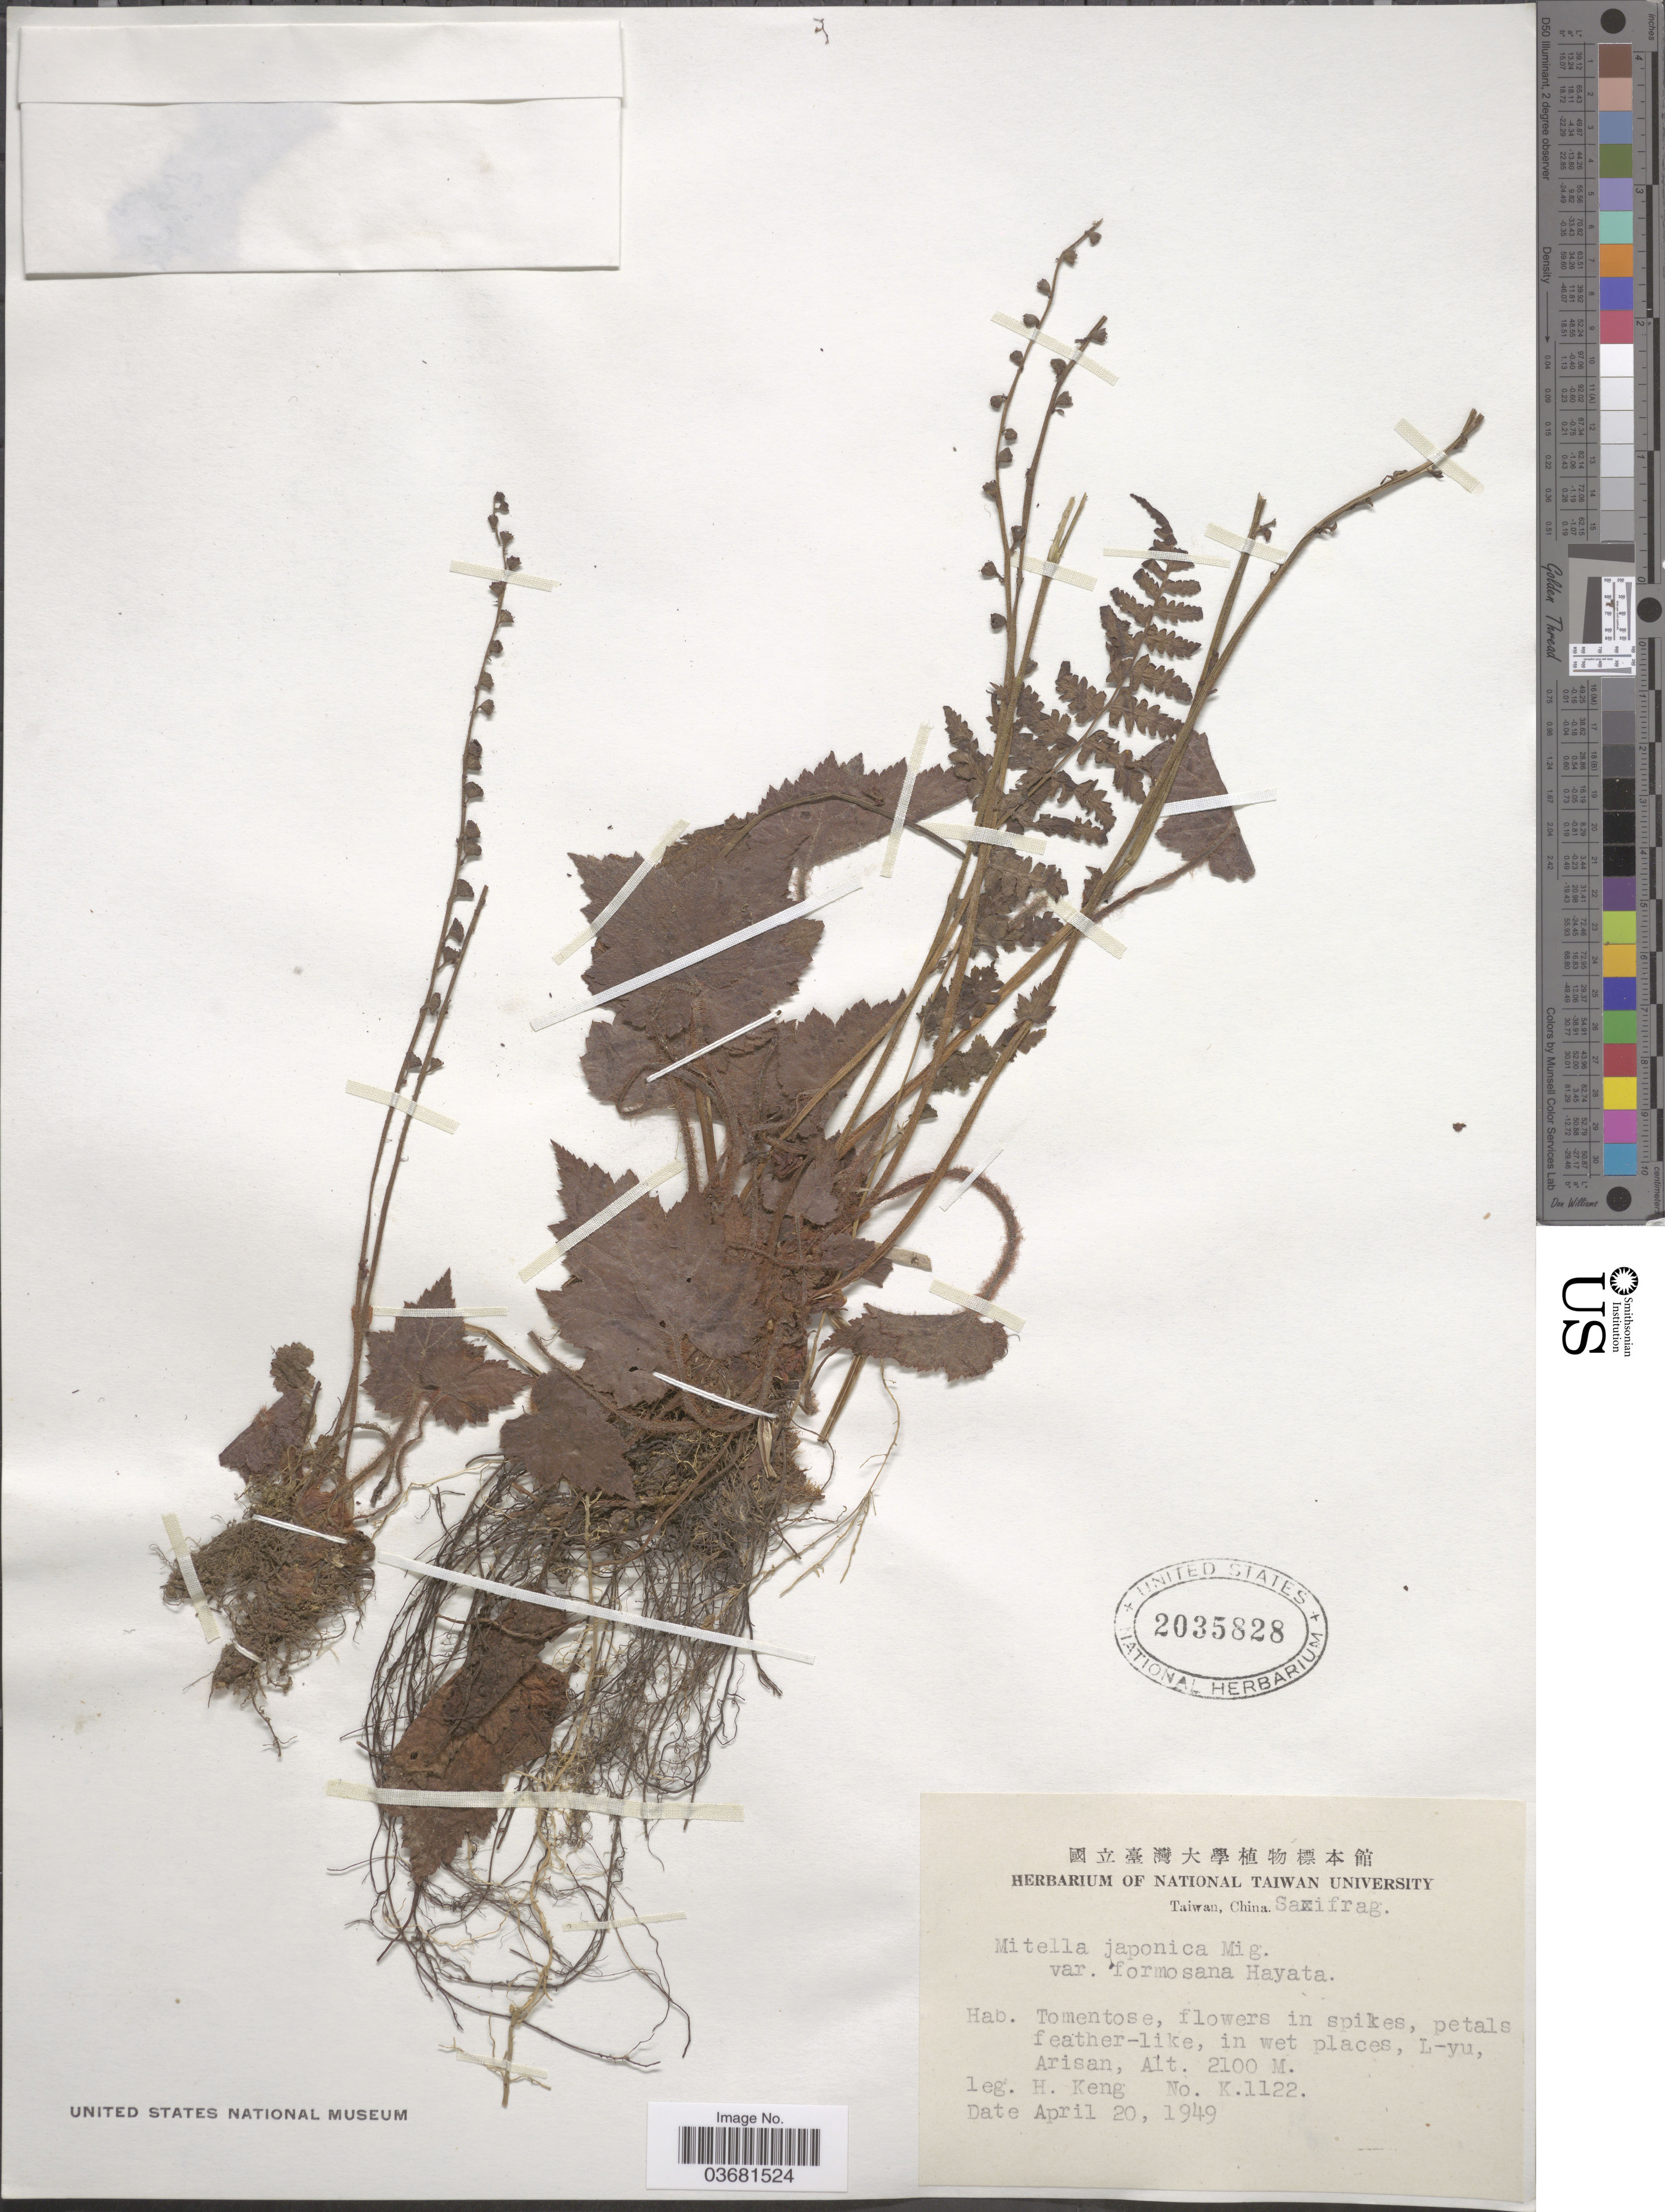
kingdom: Plantae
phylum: Tracheophyta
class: Magnoliopsida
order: Saxifragales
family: Saxifragaceae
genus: Mitella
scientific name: Mitella japonica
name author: Maxim.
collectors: H. Keng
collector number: K.1122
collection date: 1949-04-20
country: Taiwan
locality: In wet places, L-yu, Arisan.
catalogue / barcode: US 2035828